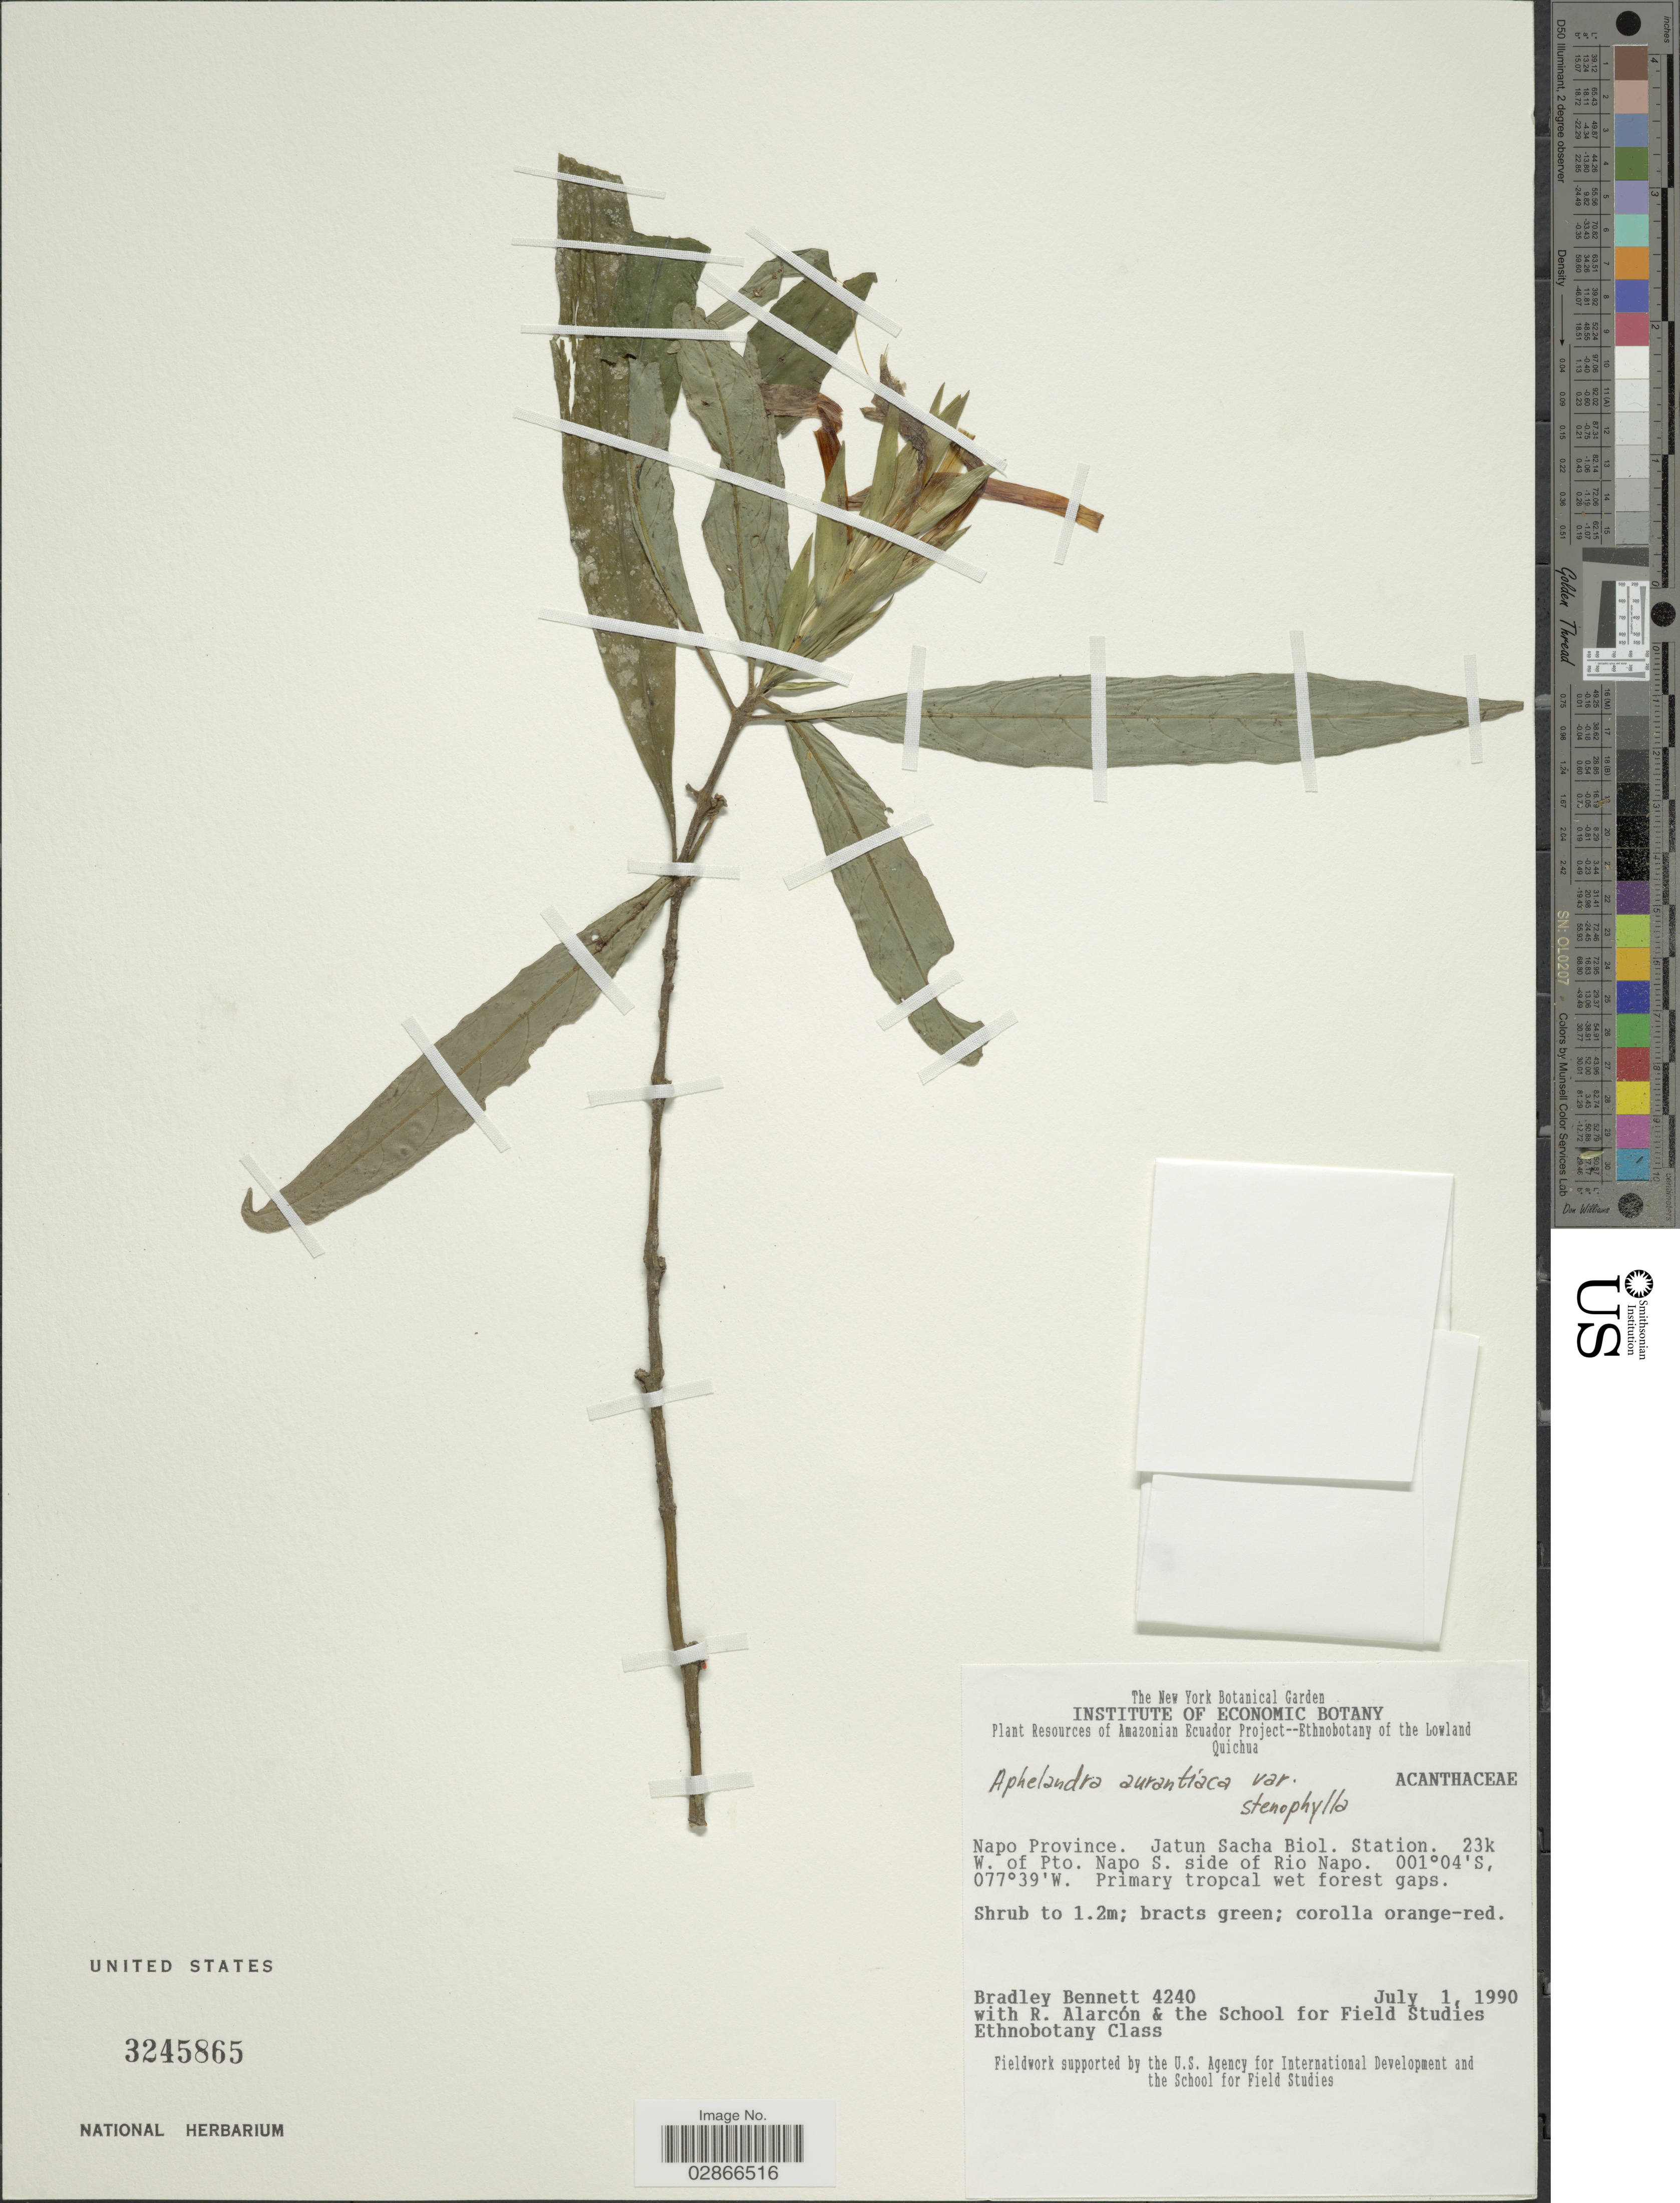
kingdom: Plantae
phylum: Tracheophyta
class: Magnoliopsida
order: Lamiales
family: Acanthaceae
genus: Aphelandra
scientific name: Aphelandra aurantiaca var. stenophylla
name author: Standl.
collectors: B. Bennett, R. Alarcón & The School for Field Studies Ethnobotany Class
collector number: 4240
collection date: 1990-07-01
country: Ecuador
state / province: Napo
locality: Jatun Sacha Biol. Station. 23k W. of Pto. Napo S. side of Rio Napo.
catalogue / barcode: US 3245865